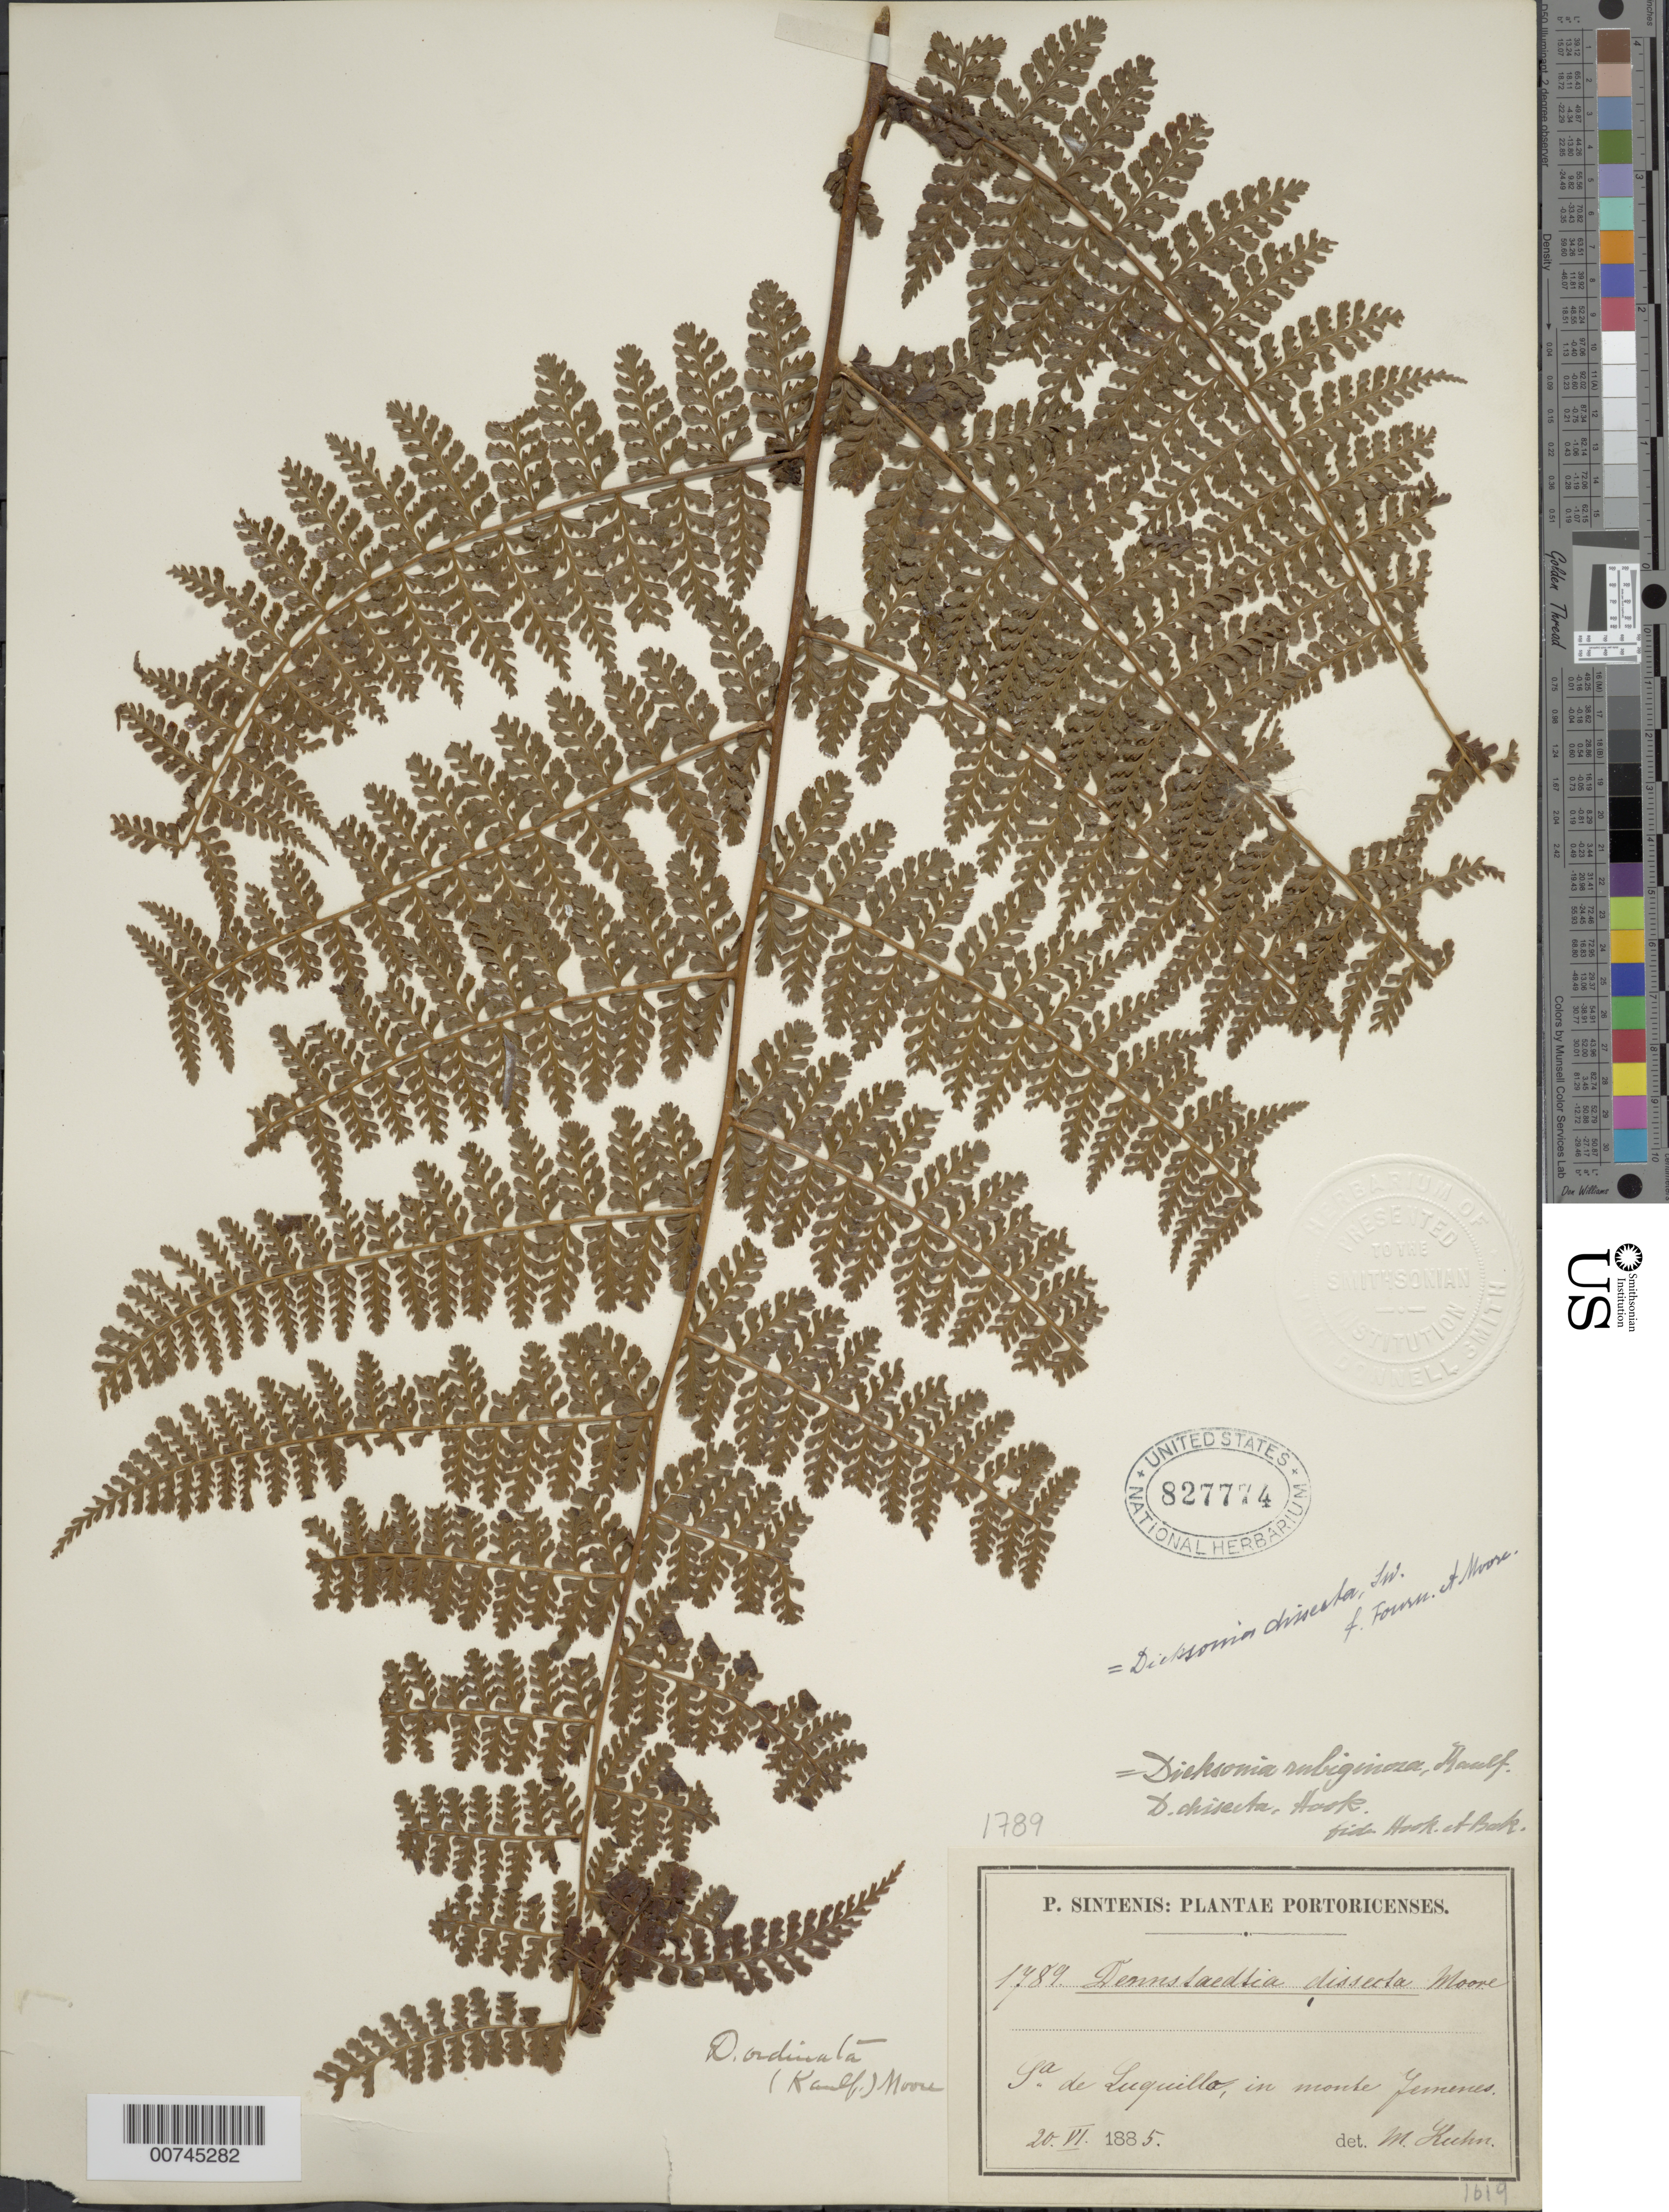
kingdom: Plantae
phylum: Tracheophyta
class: Polypodiopsida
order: Polypodiales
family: Dennstaedtiaceae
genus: Dennstaedtia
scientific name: Dennstaedtia dissecta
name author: (Sw.) T. Moore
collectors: P. Sintenis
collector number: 1789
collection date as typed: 20 Jun 1885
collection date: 1885-06-20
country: Puerto Rico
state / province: Luquillo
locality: Sierra de Luquillo, in monte Jimenes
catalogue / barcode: US 827774